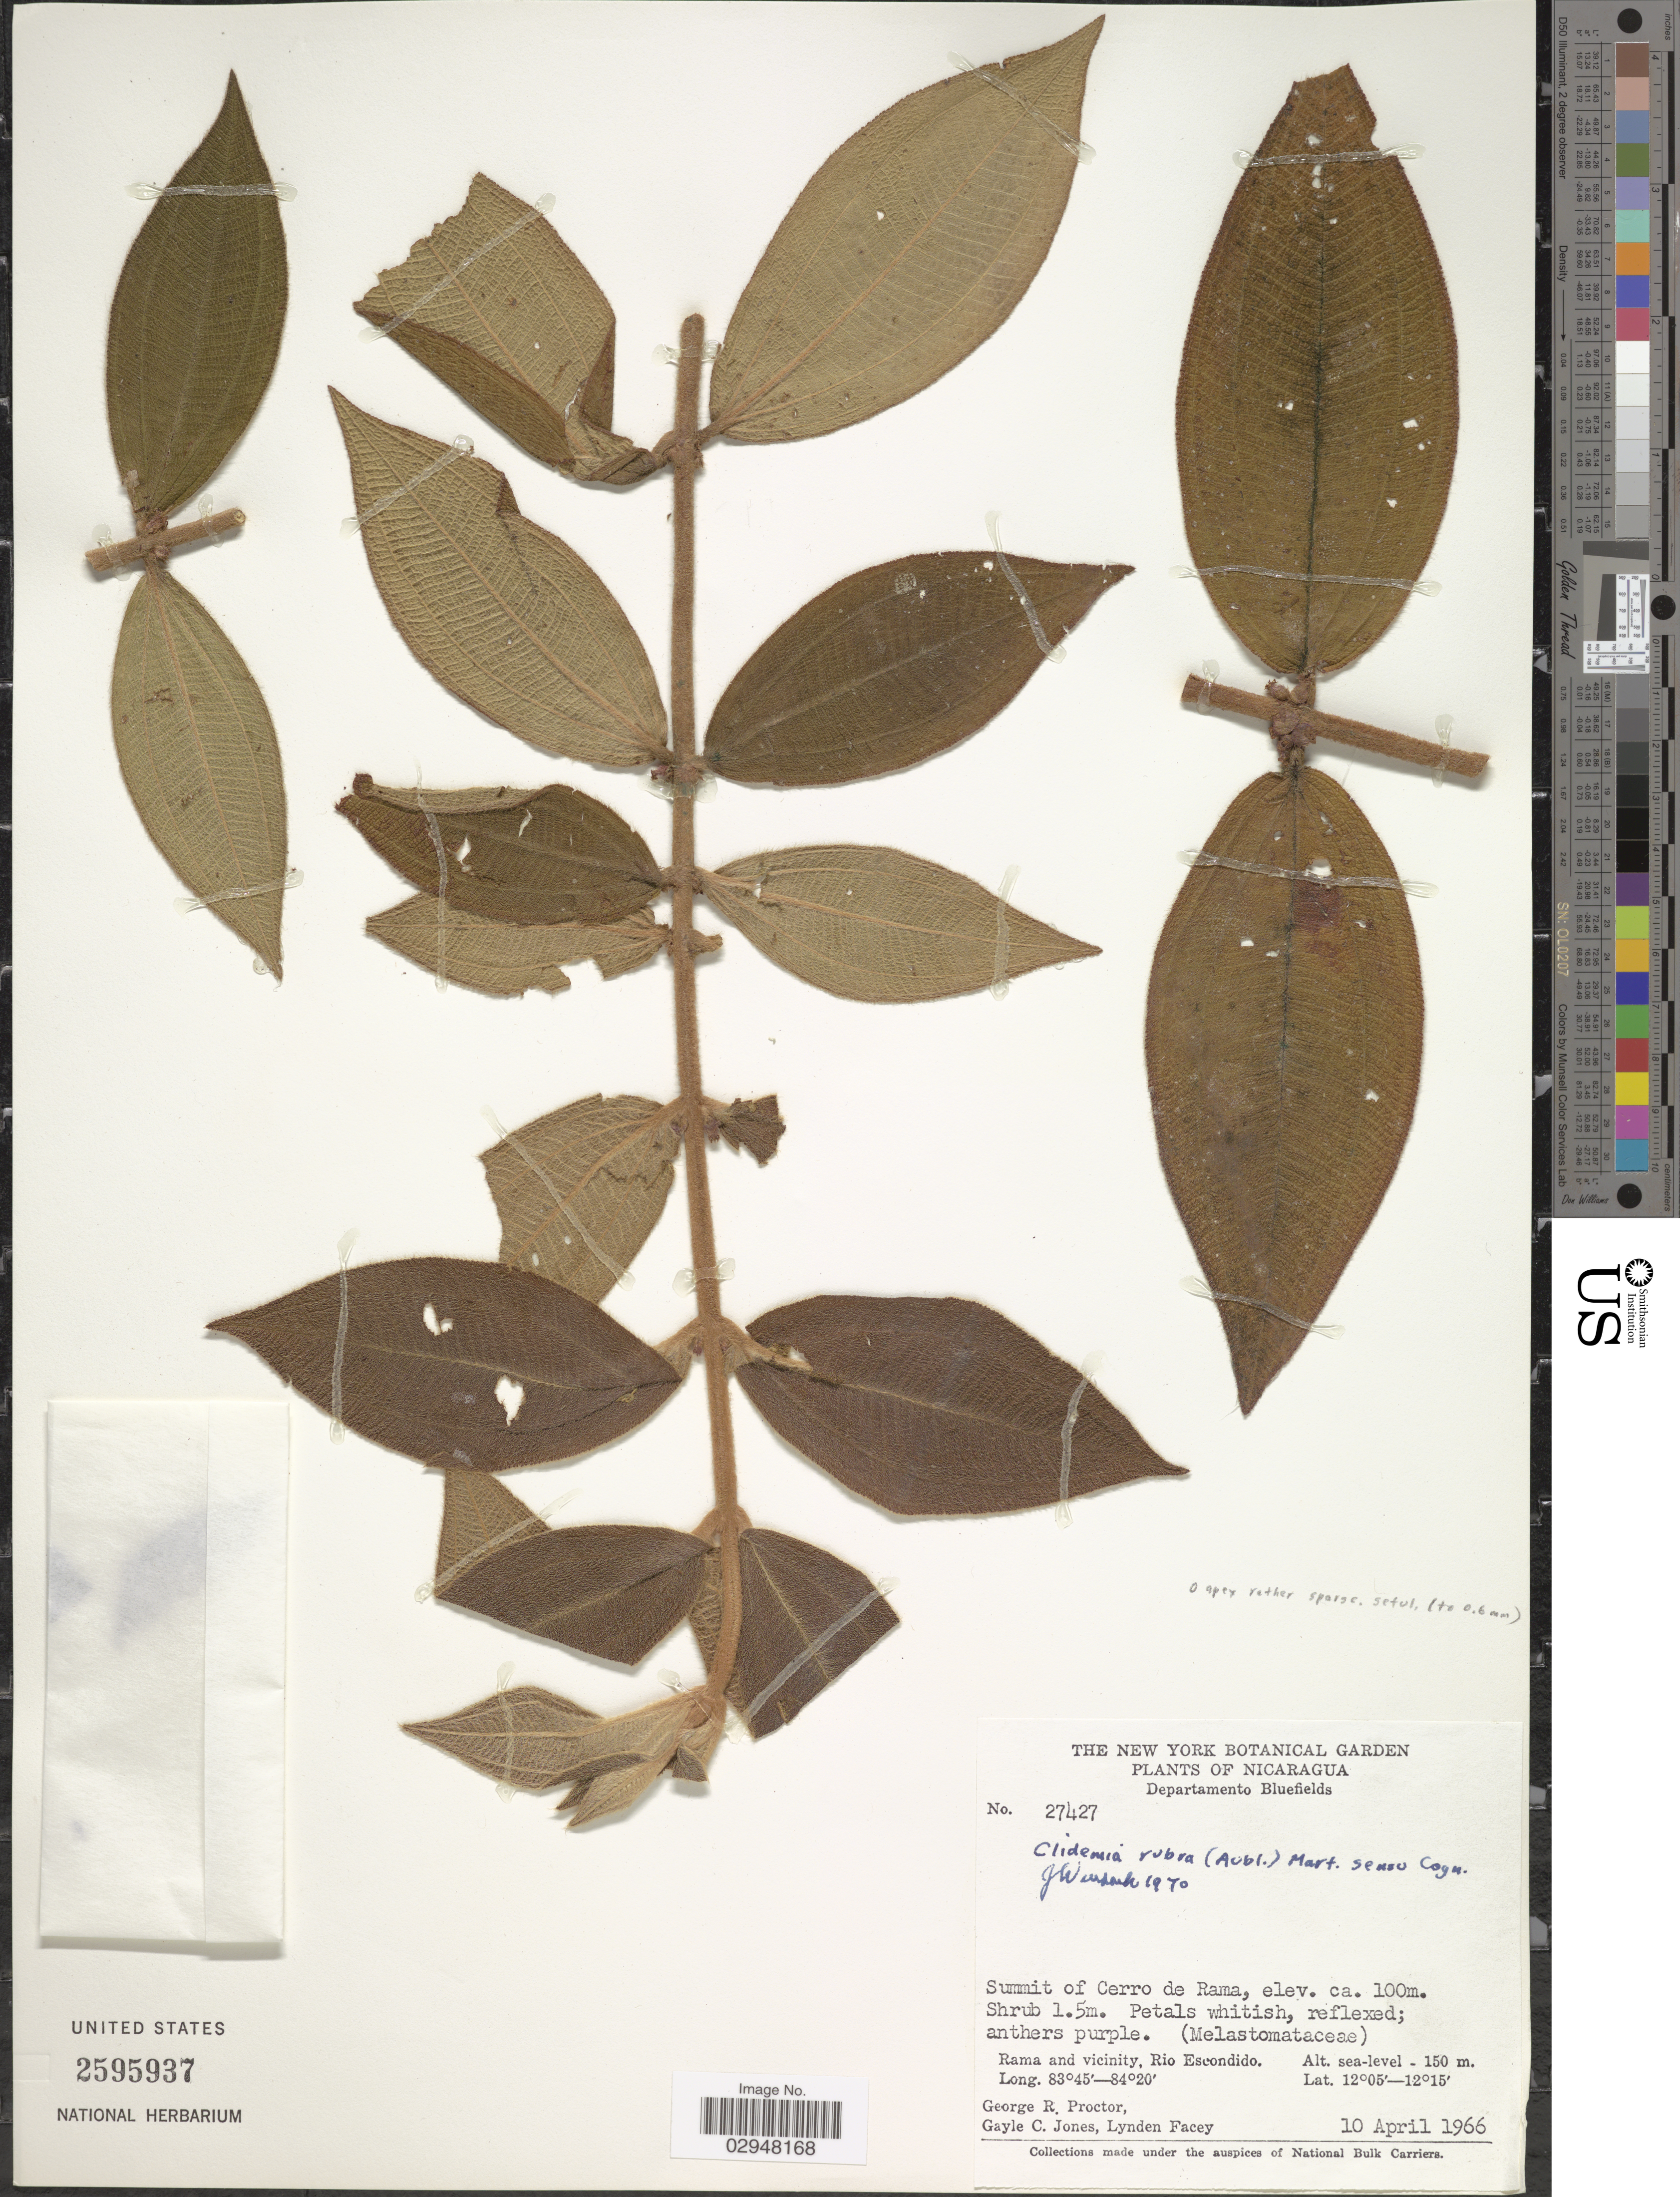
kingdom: Plantae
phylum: Tracheophyta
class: Magnoliopsida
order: Myrtales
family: Melastomataceae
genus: Clidemia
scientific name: Clidemia rubra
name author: (Aubl.) Mart.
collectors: G. Proctor, G. C. Jones & L. Facey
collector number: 27427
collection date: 1966-04-10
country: Nicaragua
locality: Departamento Bluefields. Summit of Cerro de Rama. Rama and vicinity, Rio Escondido.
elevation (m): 100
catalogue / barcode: US 2595937